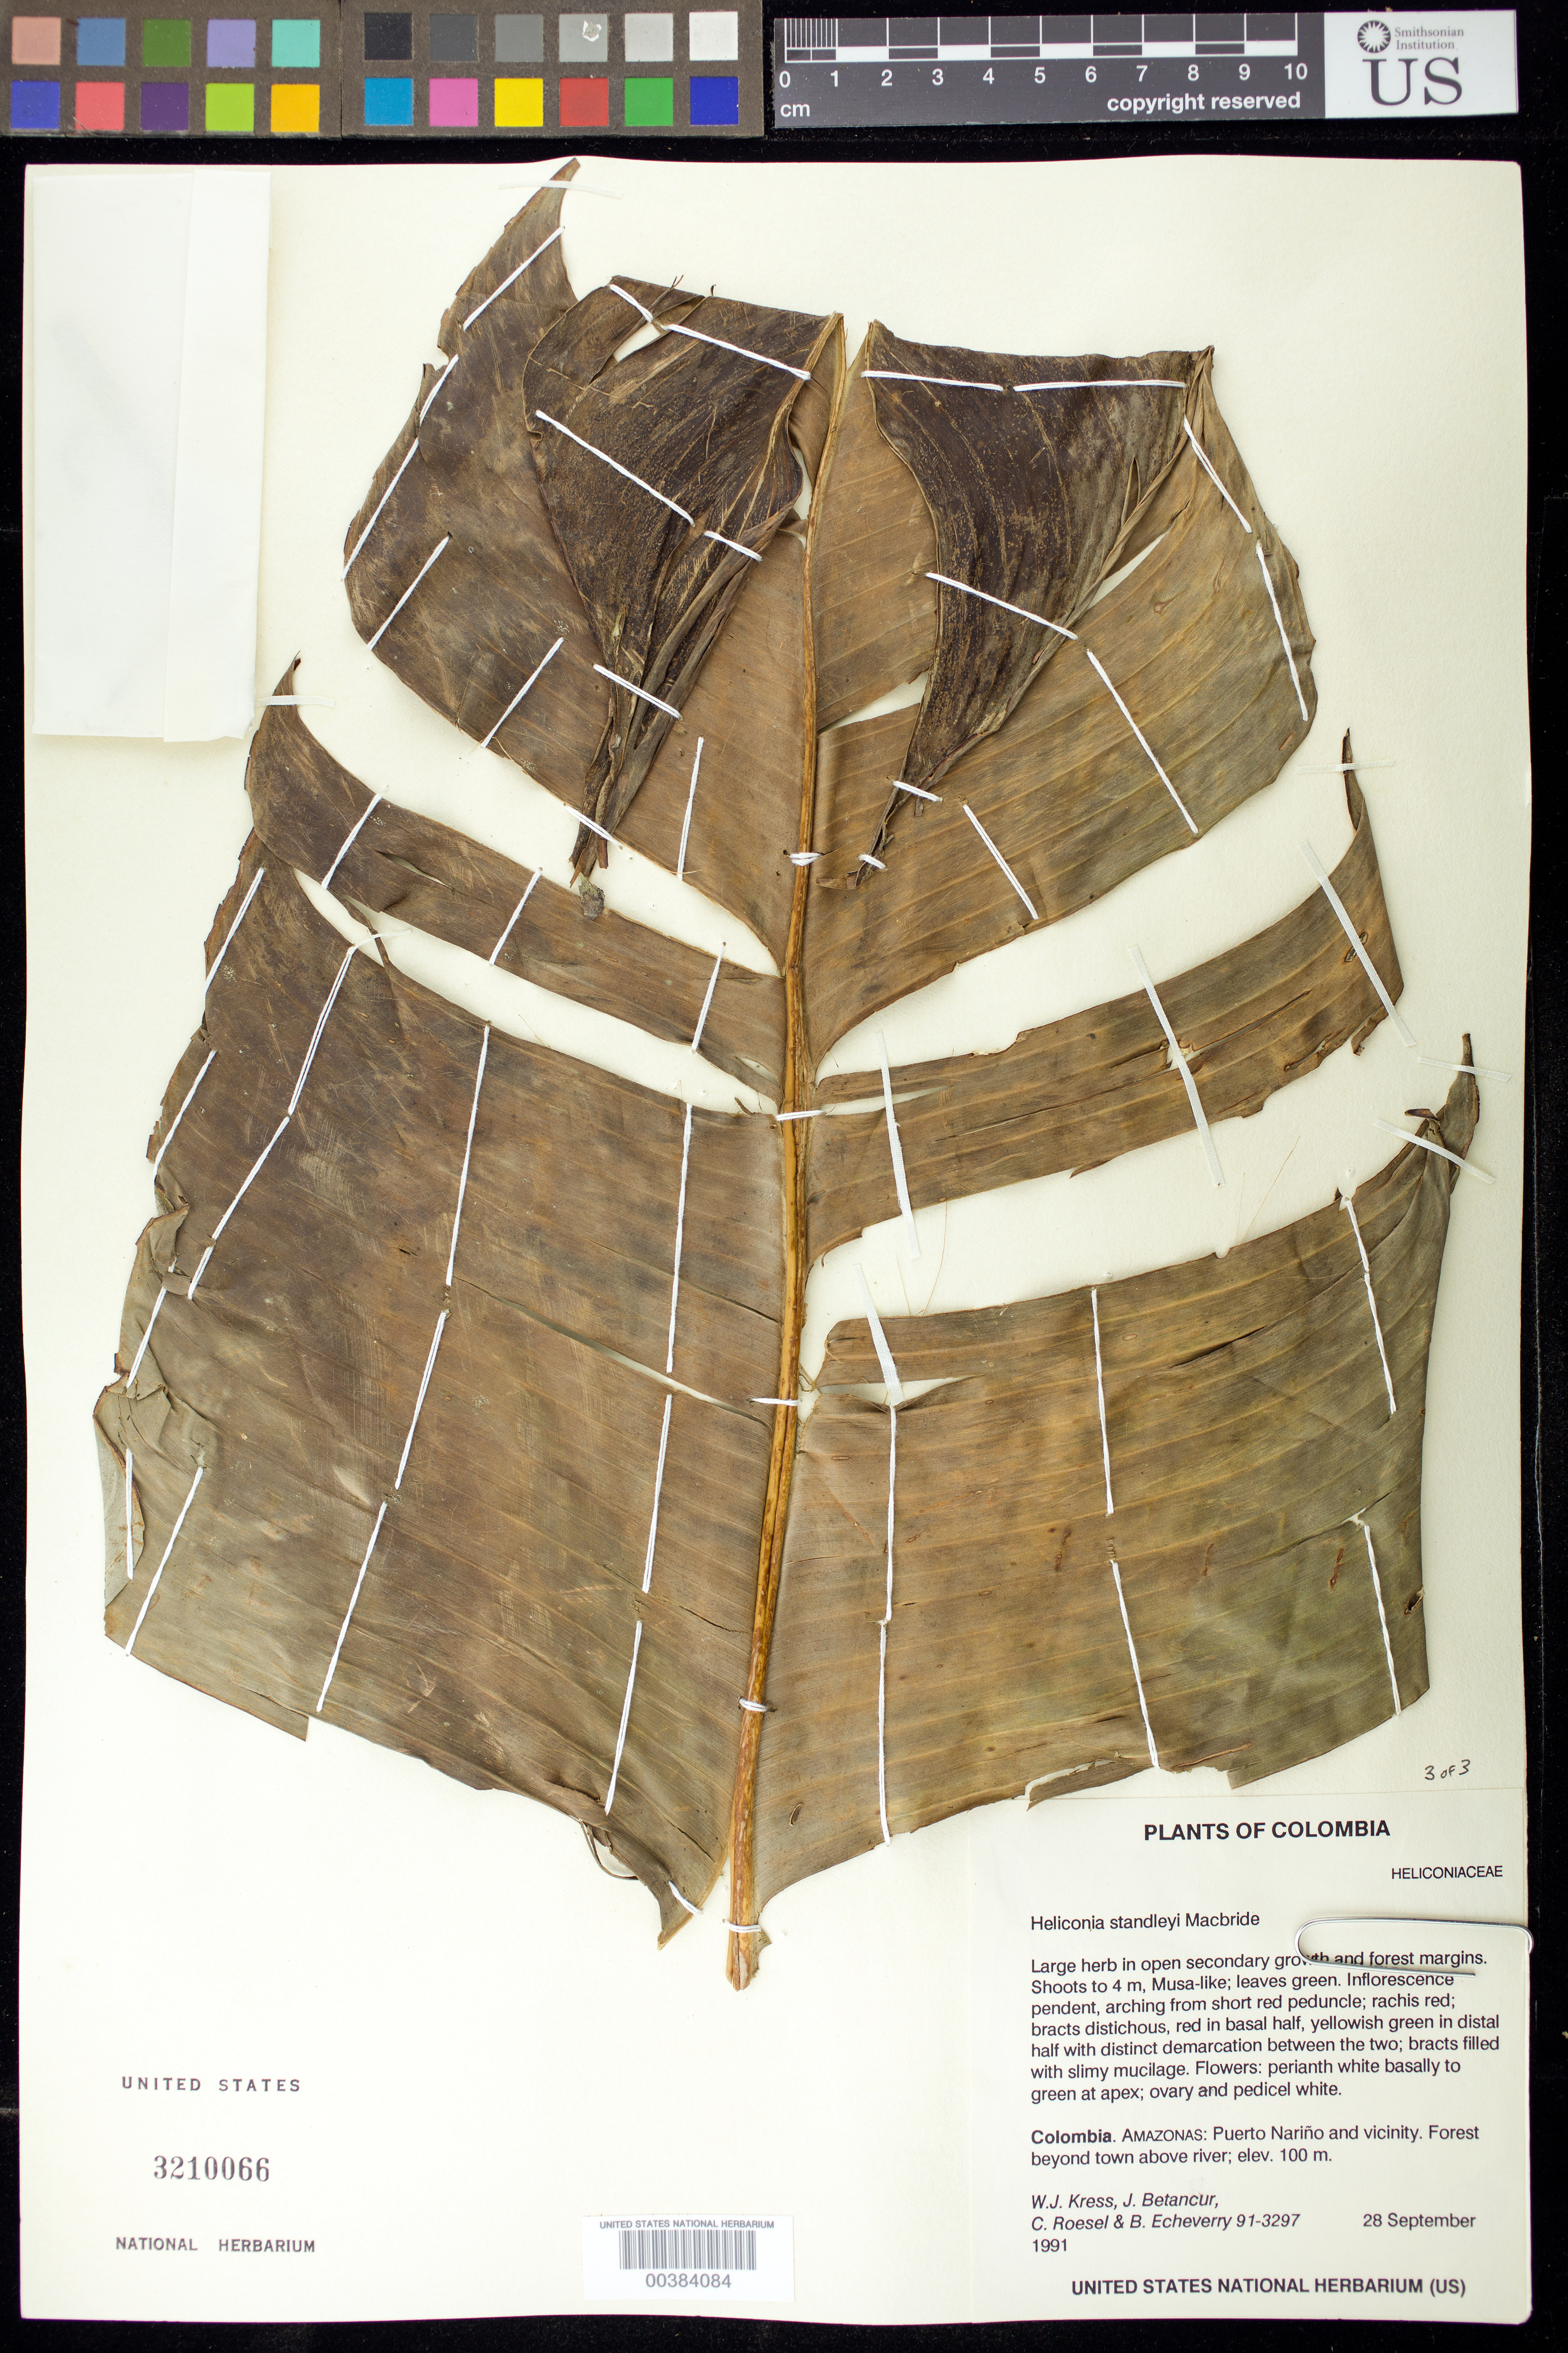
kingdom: Plantae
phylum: Tracheophyta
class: Liliopsida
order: Zingiberales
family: Heliconiaceae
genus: Heliconia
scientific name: Heliconia standleyi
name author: J.F. Macbr.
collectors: W. J. Kress, C. S. Roesel, B. Echeverry & J. C. Betancur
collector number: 91-3297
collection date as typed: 28 Sep 1991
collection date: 1991-09-28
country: Colombia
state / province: Amazônas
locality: Puerto Narino and vicinity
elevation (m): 100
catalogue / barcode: US 3210066